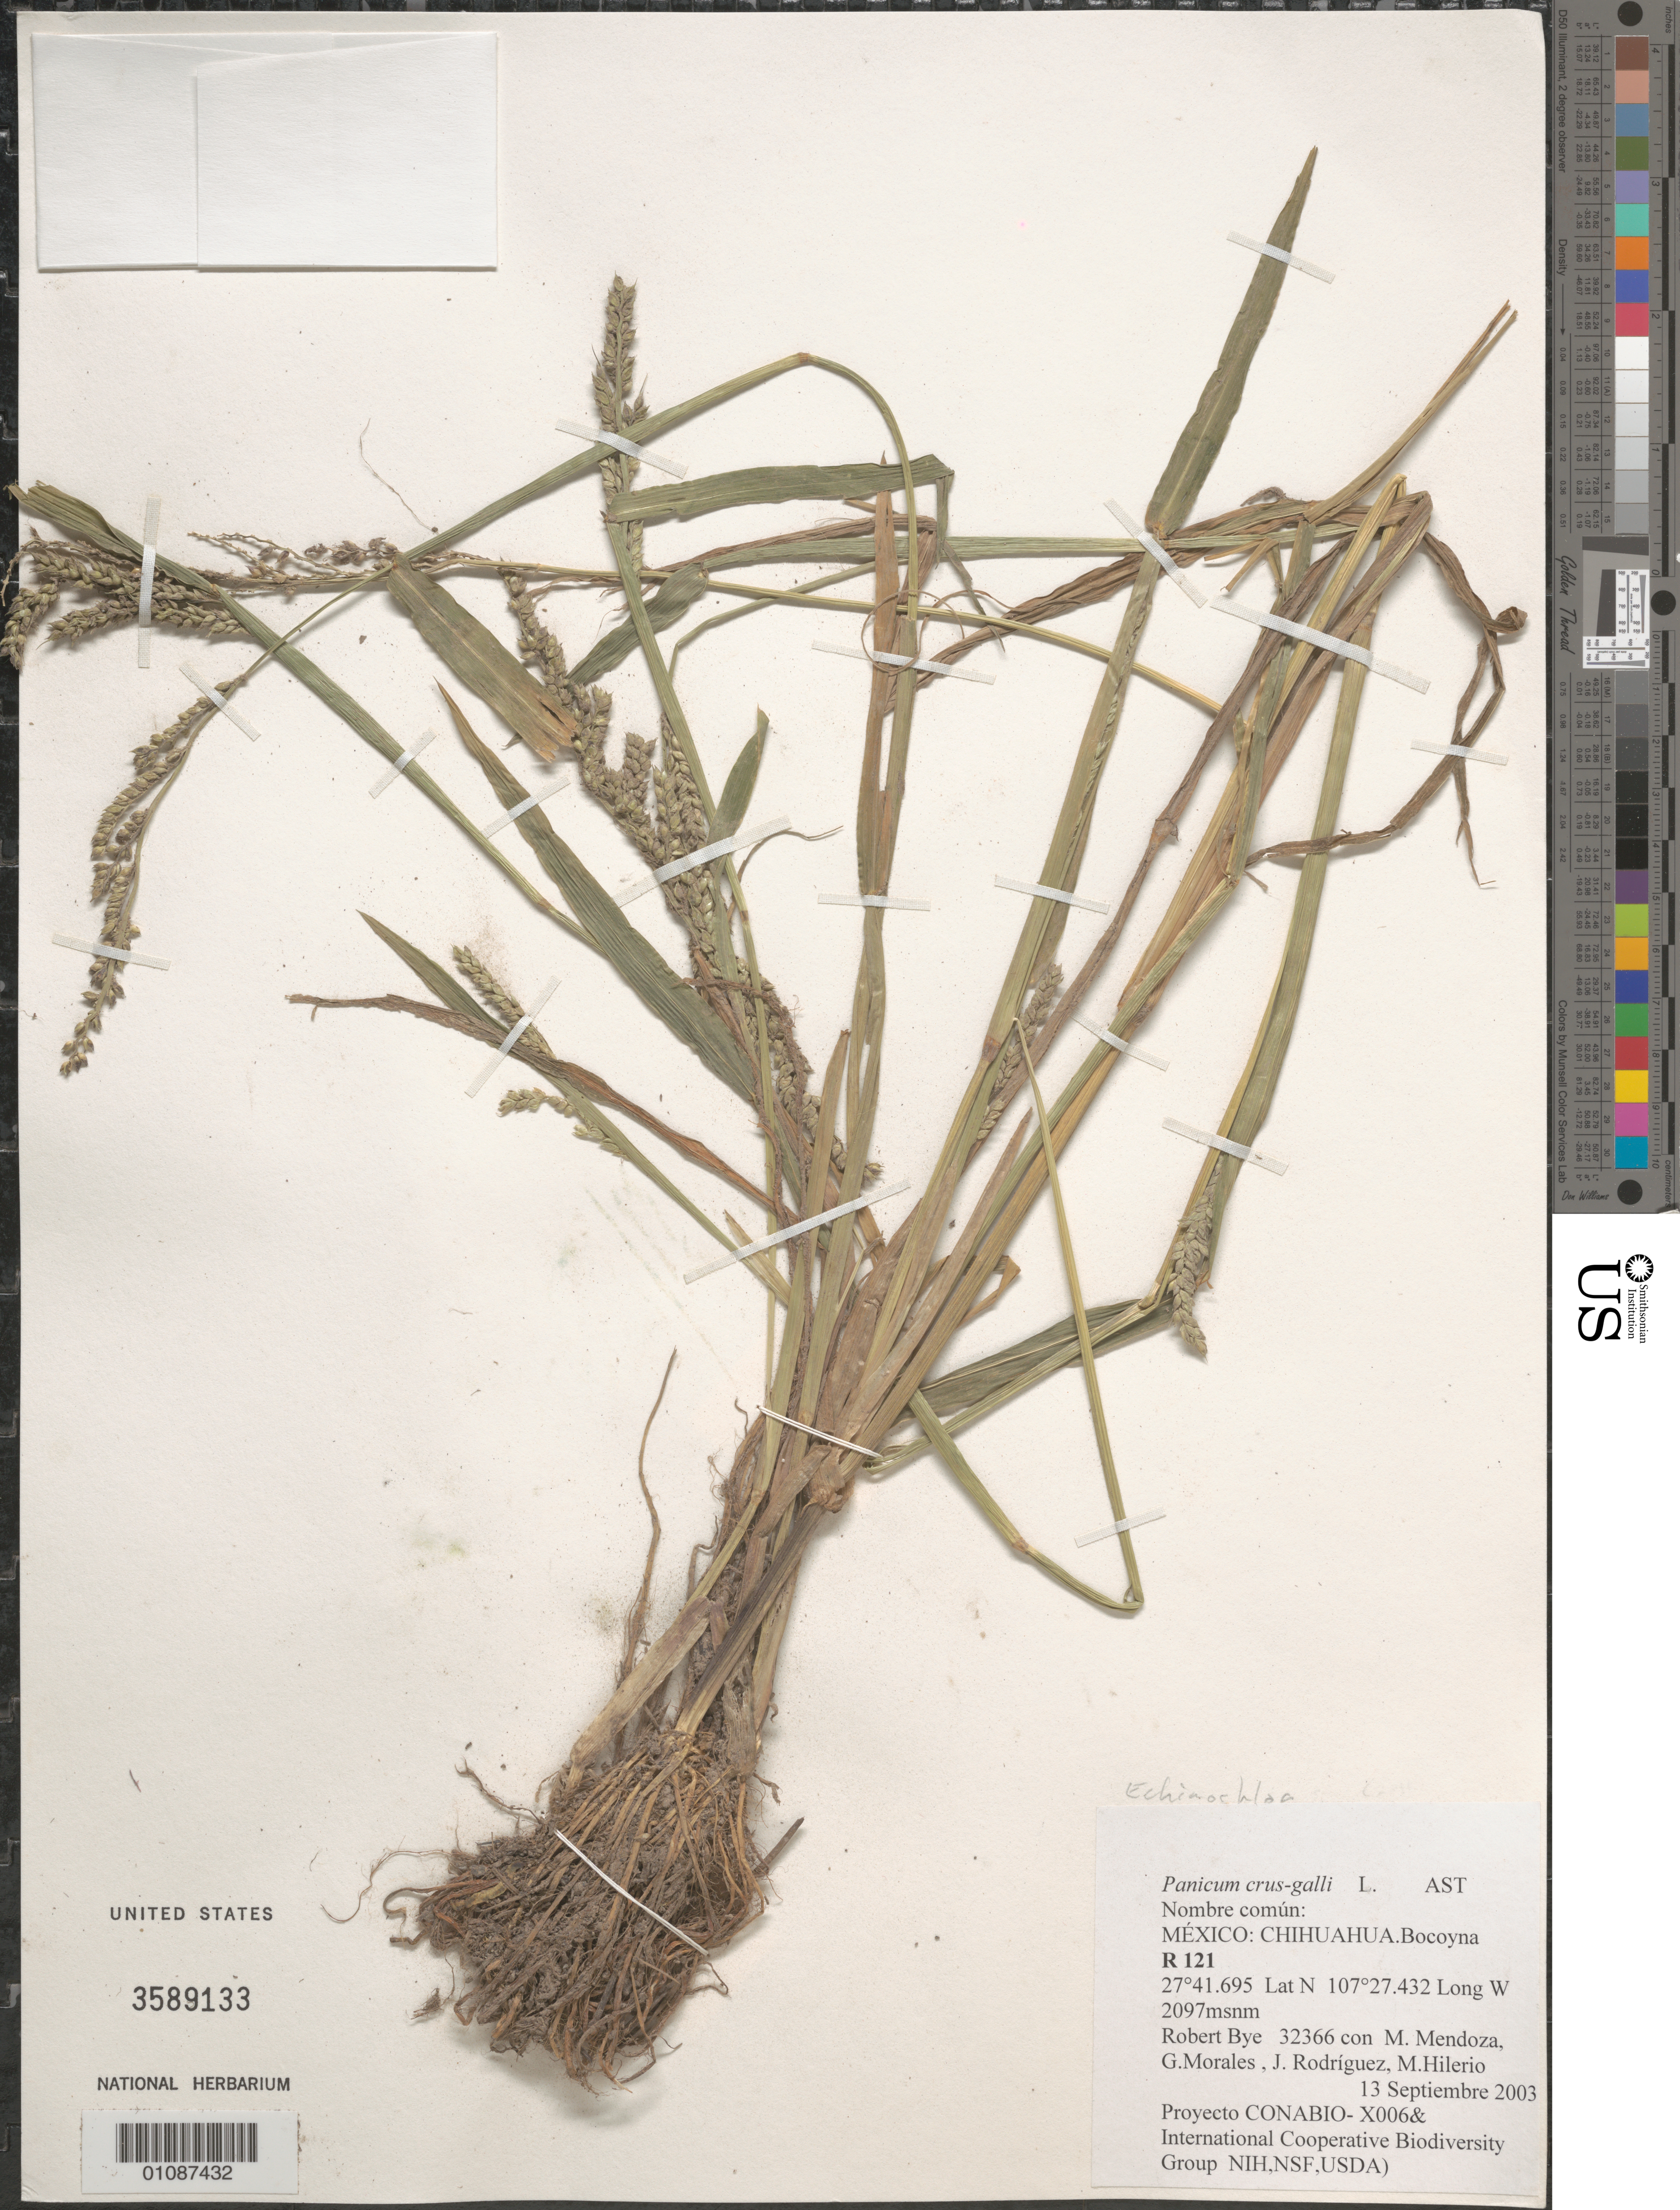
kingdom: Plantae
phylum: Tracheophyta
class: Liliopsida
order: Poales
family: Poaceae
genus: Echinochloa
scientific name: Echinochloa sp.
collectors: R. A. Bye, M. Mendoza Garcia, G. Morales, J. Rodríguez & M. Hilerio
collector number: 32366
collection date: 2003-09-13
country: Mexico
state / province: Chihuahua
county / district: Bocoyna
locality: R 121.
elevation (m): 2097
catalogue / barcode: US 3589133